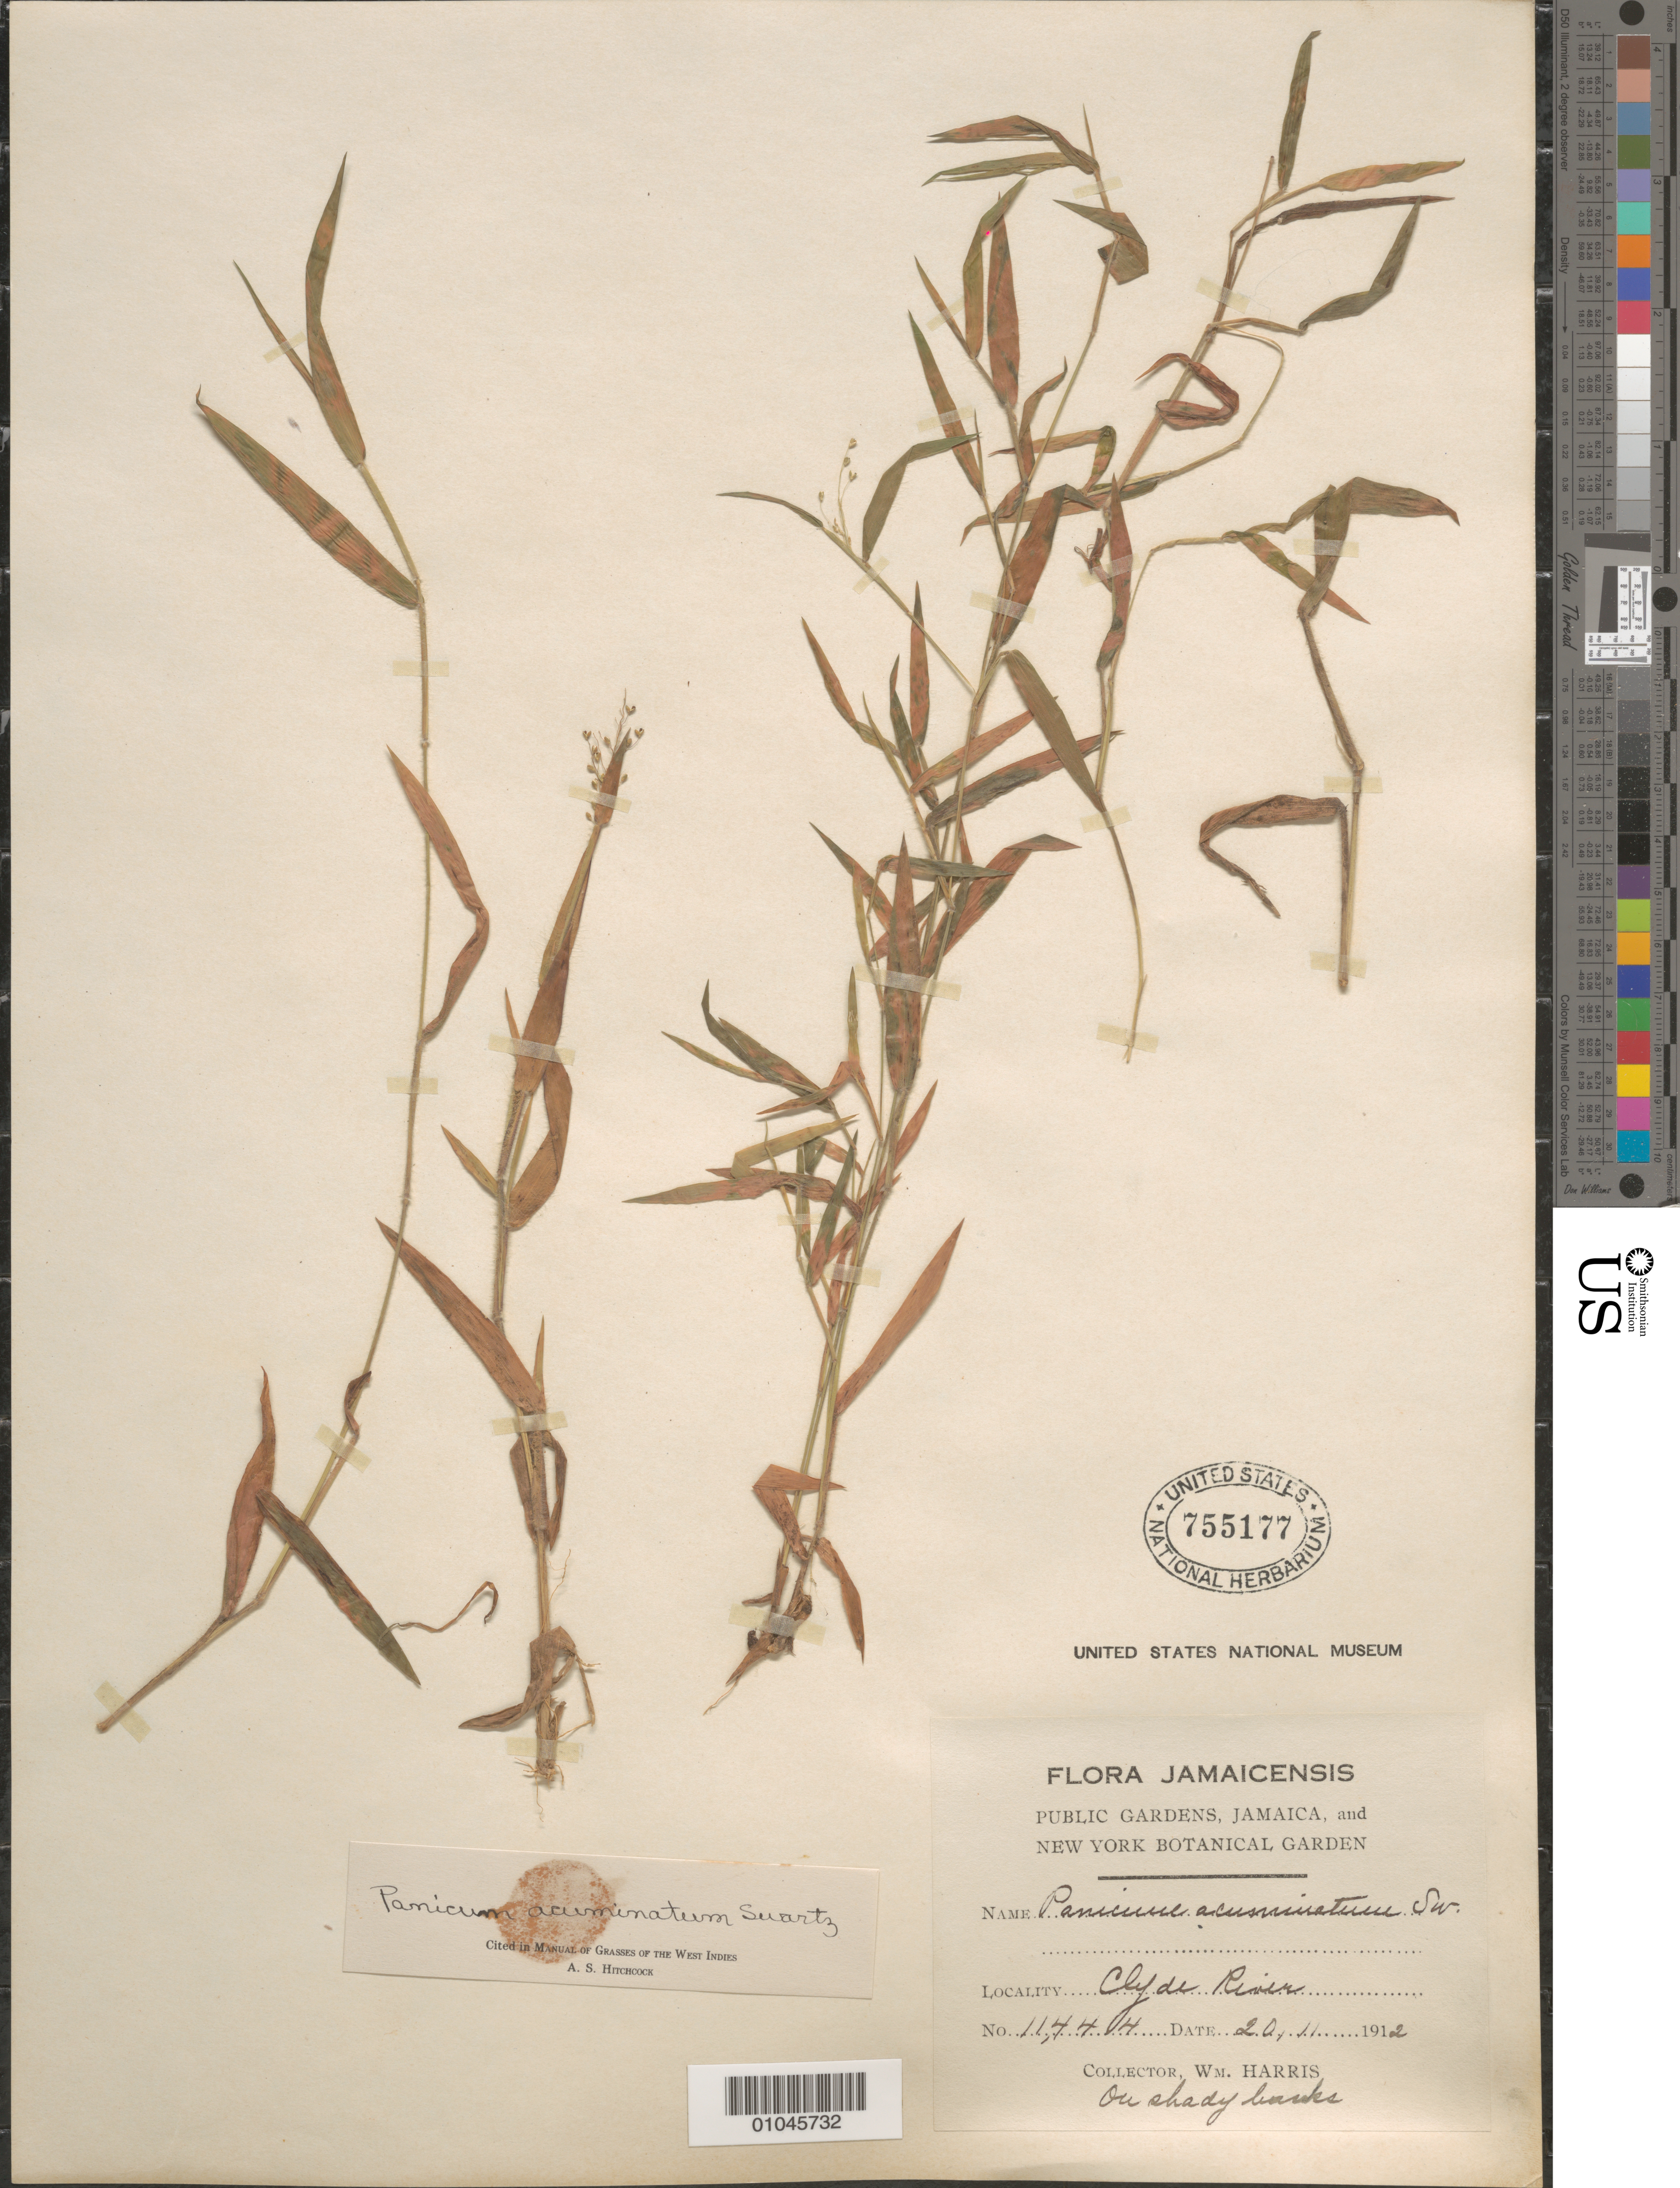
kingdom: Plantae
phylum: Tracheophyta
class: Liliopsida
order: Poales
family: Poaceae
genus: Panicum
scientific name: Panicum aciculare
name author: Desv. ex Poir.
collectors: W. Harris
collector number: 11,444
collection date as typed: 20 Nov 1912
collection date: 1912-11-20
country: Jamaica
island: Jamaica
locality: on shady banks on Cly de River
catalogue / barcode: US 755177